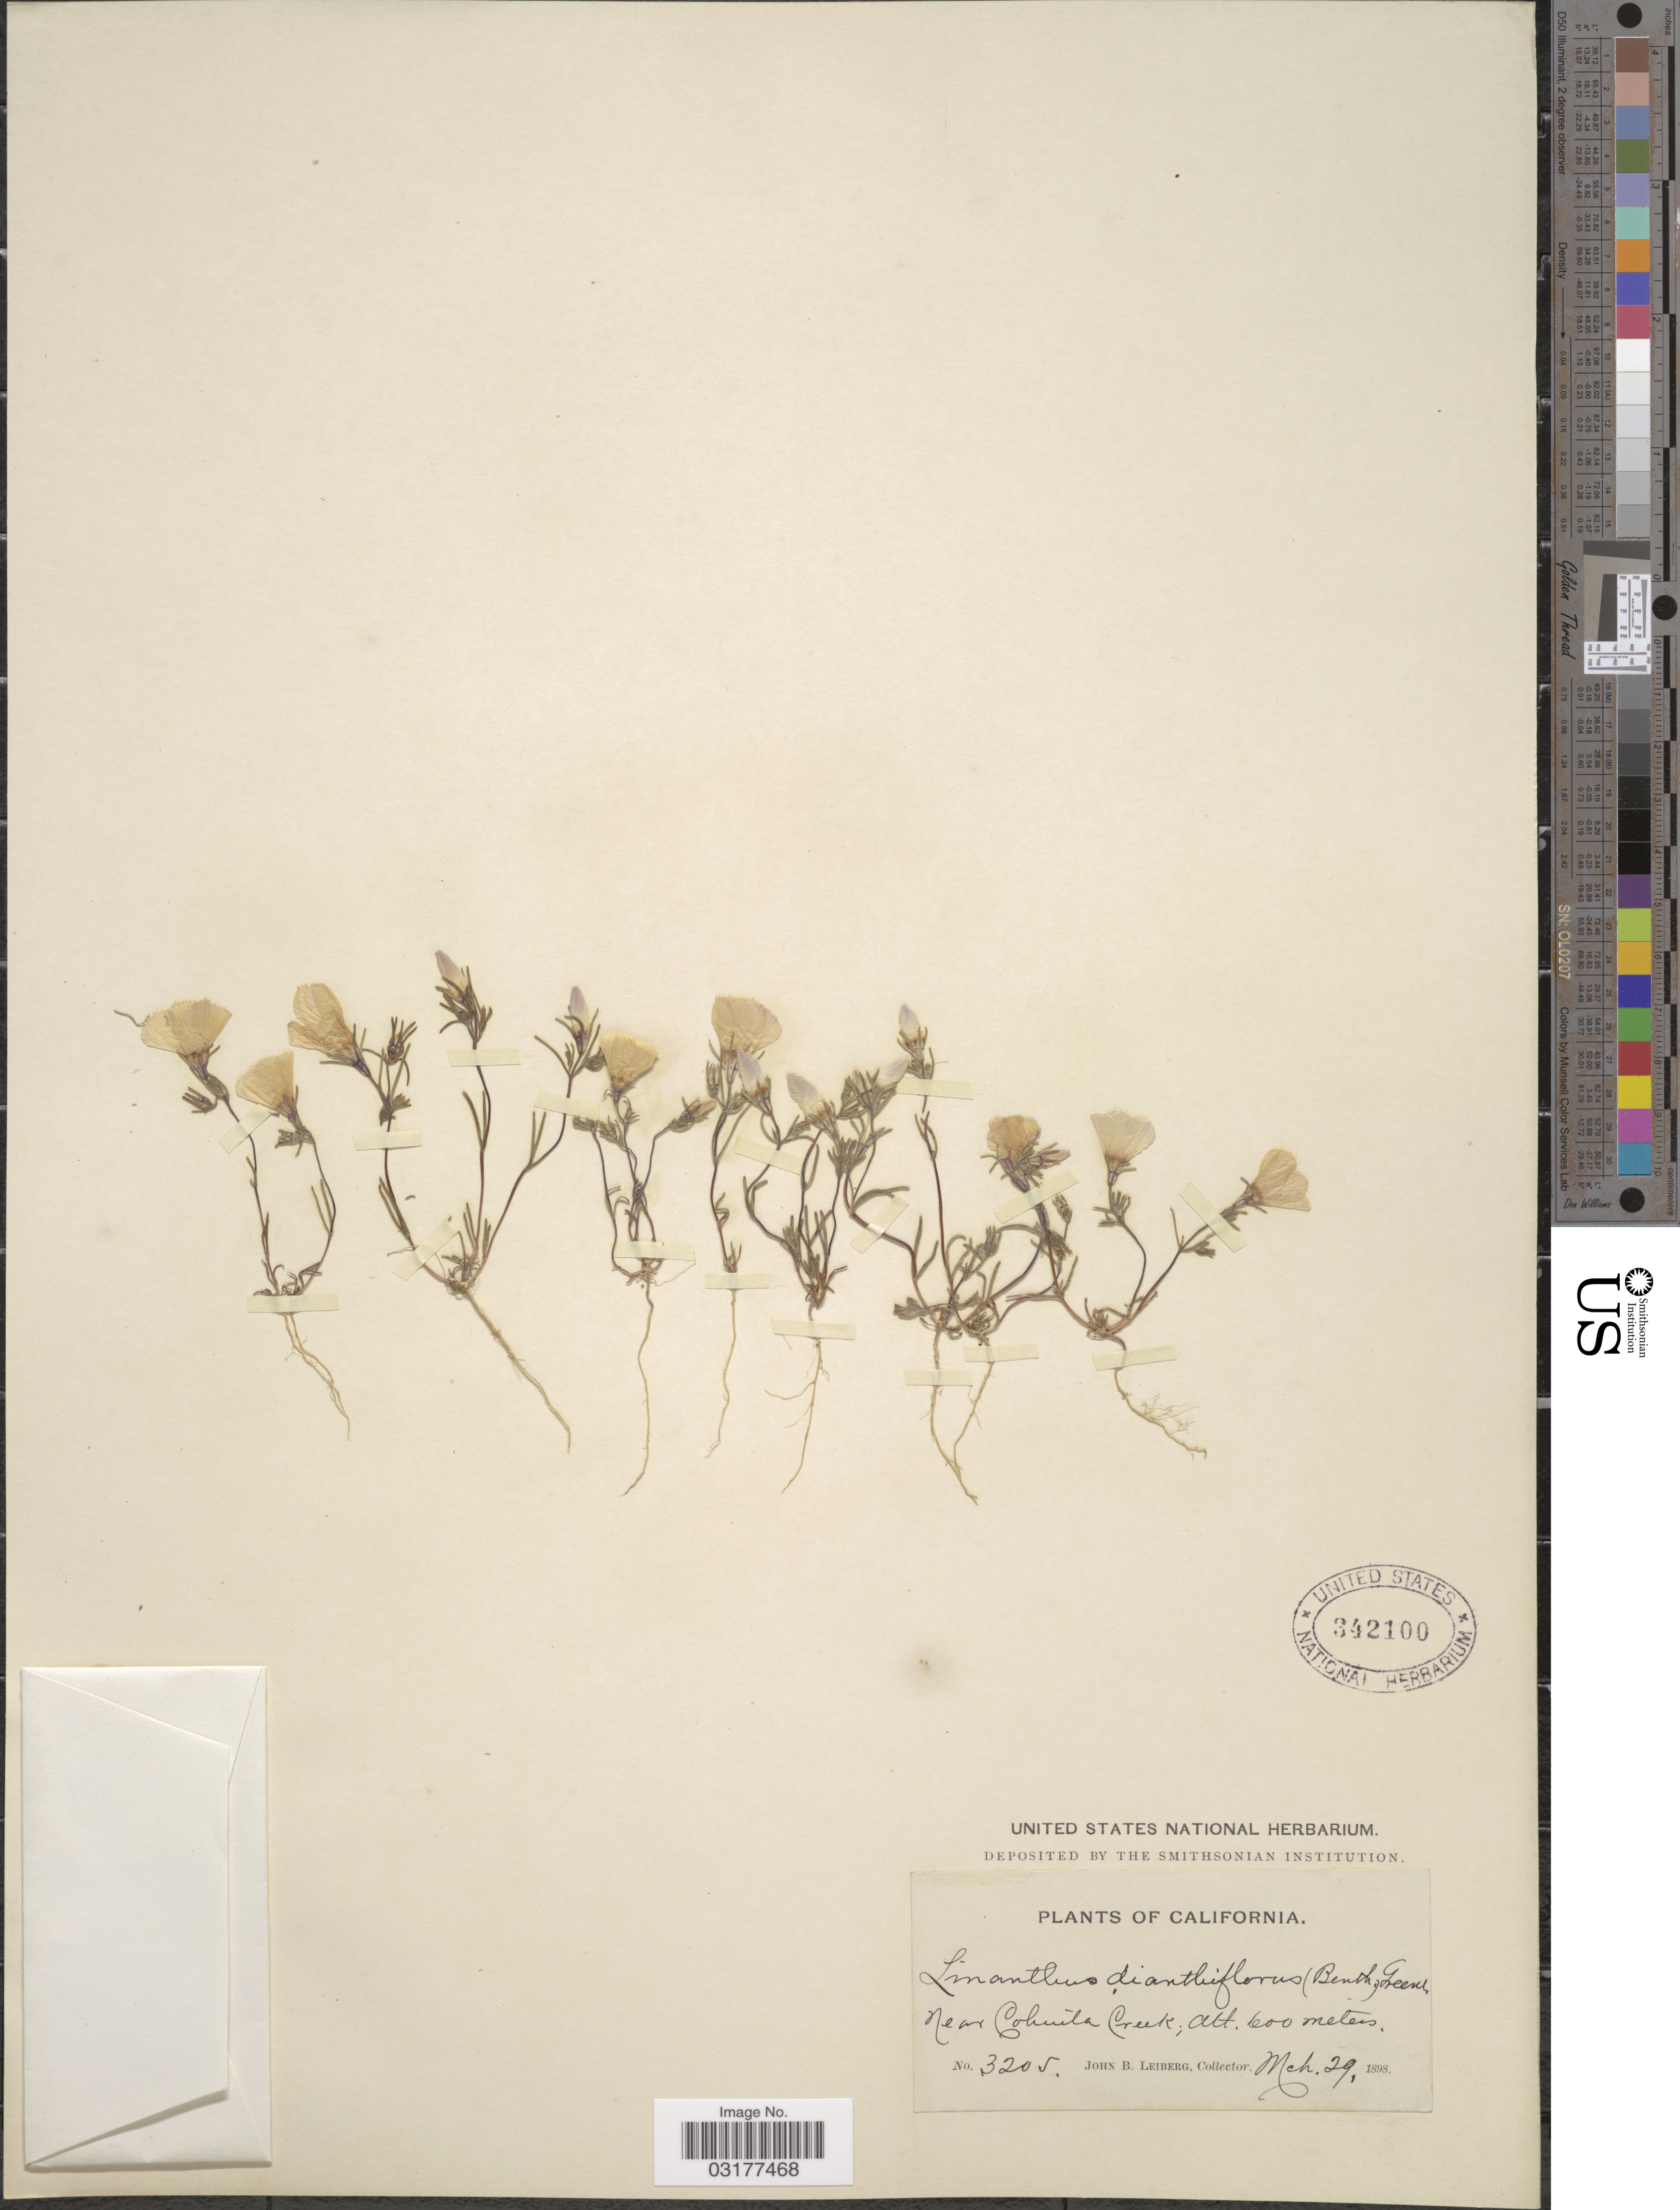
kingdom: Plantae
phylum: Tracheophyta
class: Magnoliopsida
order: Ericales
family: Polemoniaceae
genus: Linanthus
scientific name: Linanthus dianthiflorus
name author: (Benth.) Greene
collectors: J. B. Leiberg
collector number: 3205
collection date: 1898-03-29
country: United States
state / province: California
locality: Near Cohuila Creek.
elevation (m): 600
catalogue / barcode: US 342100